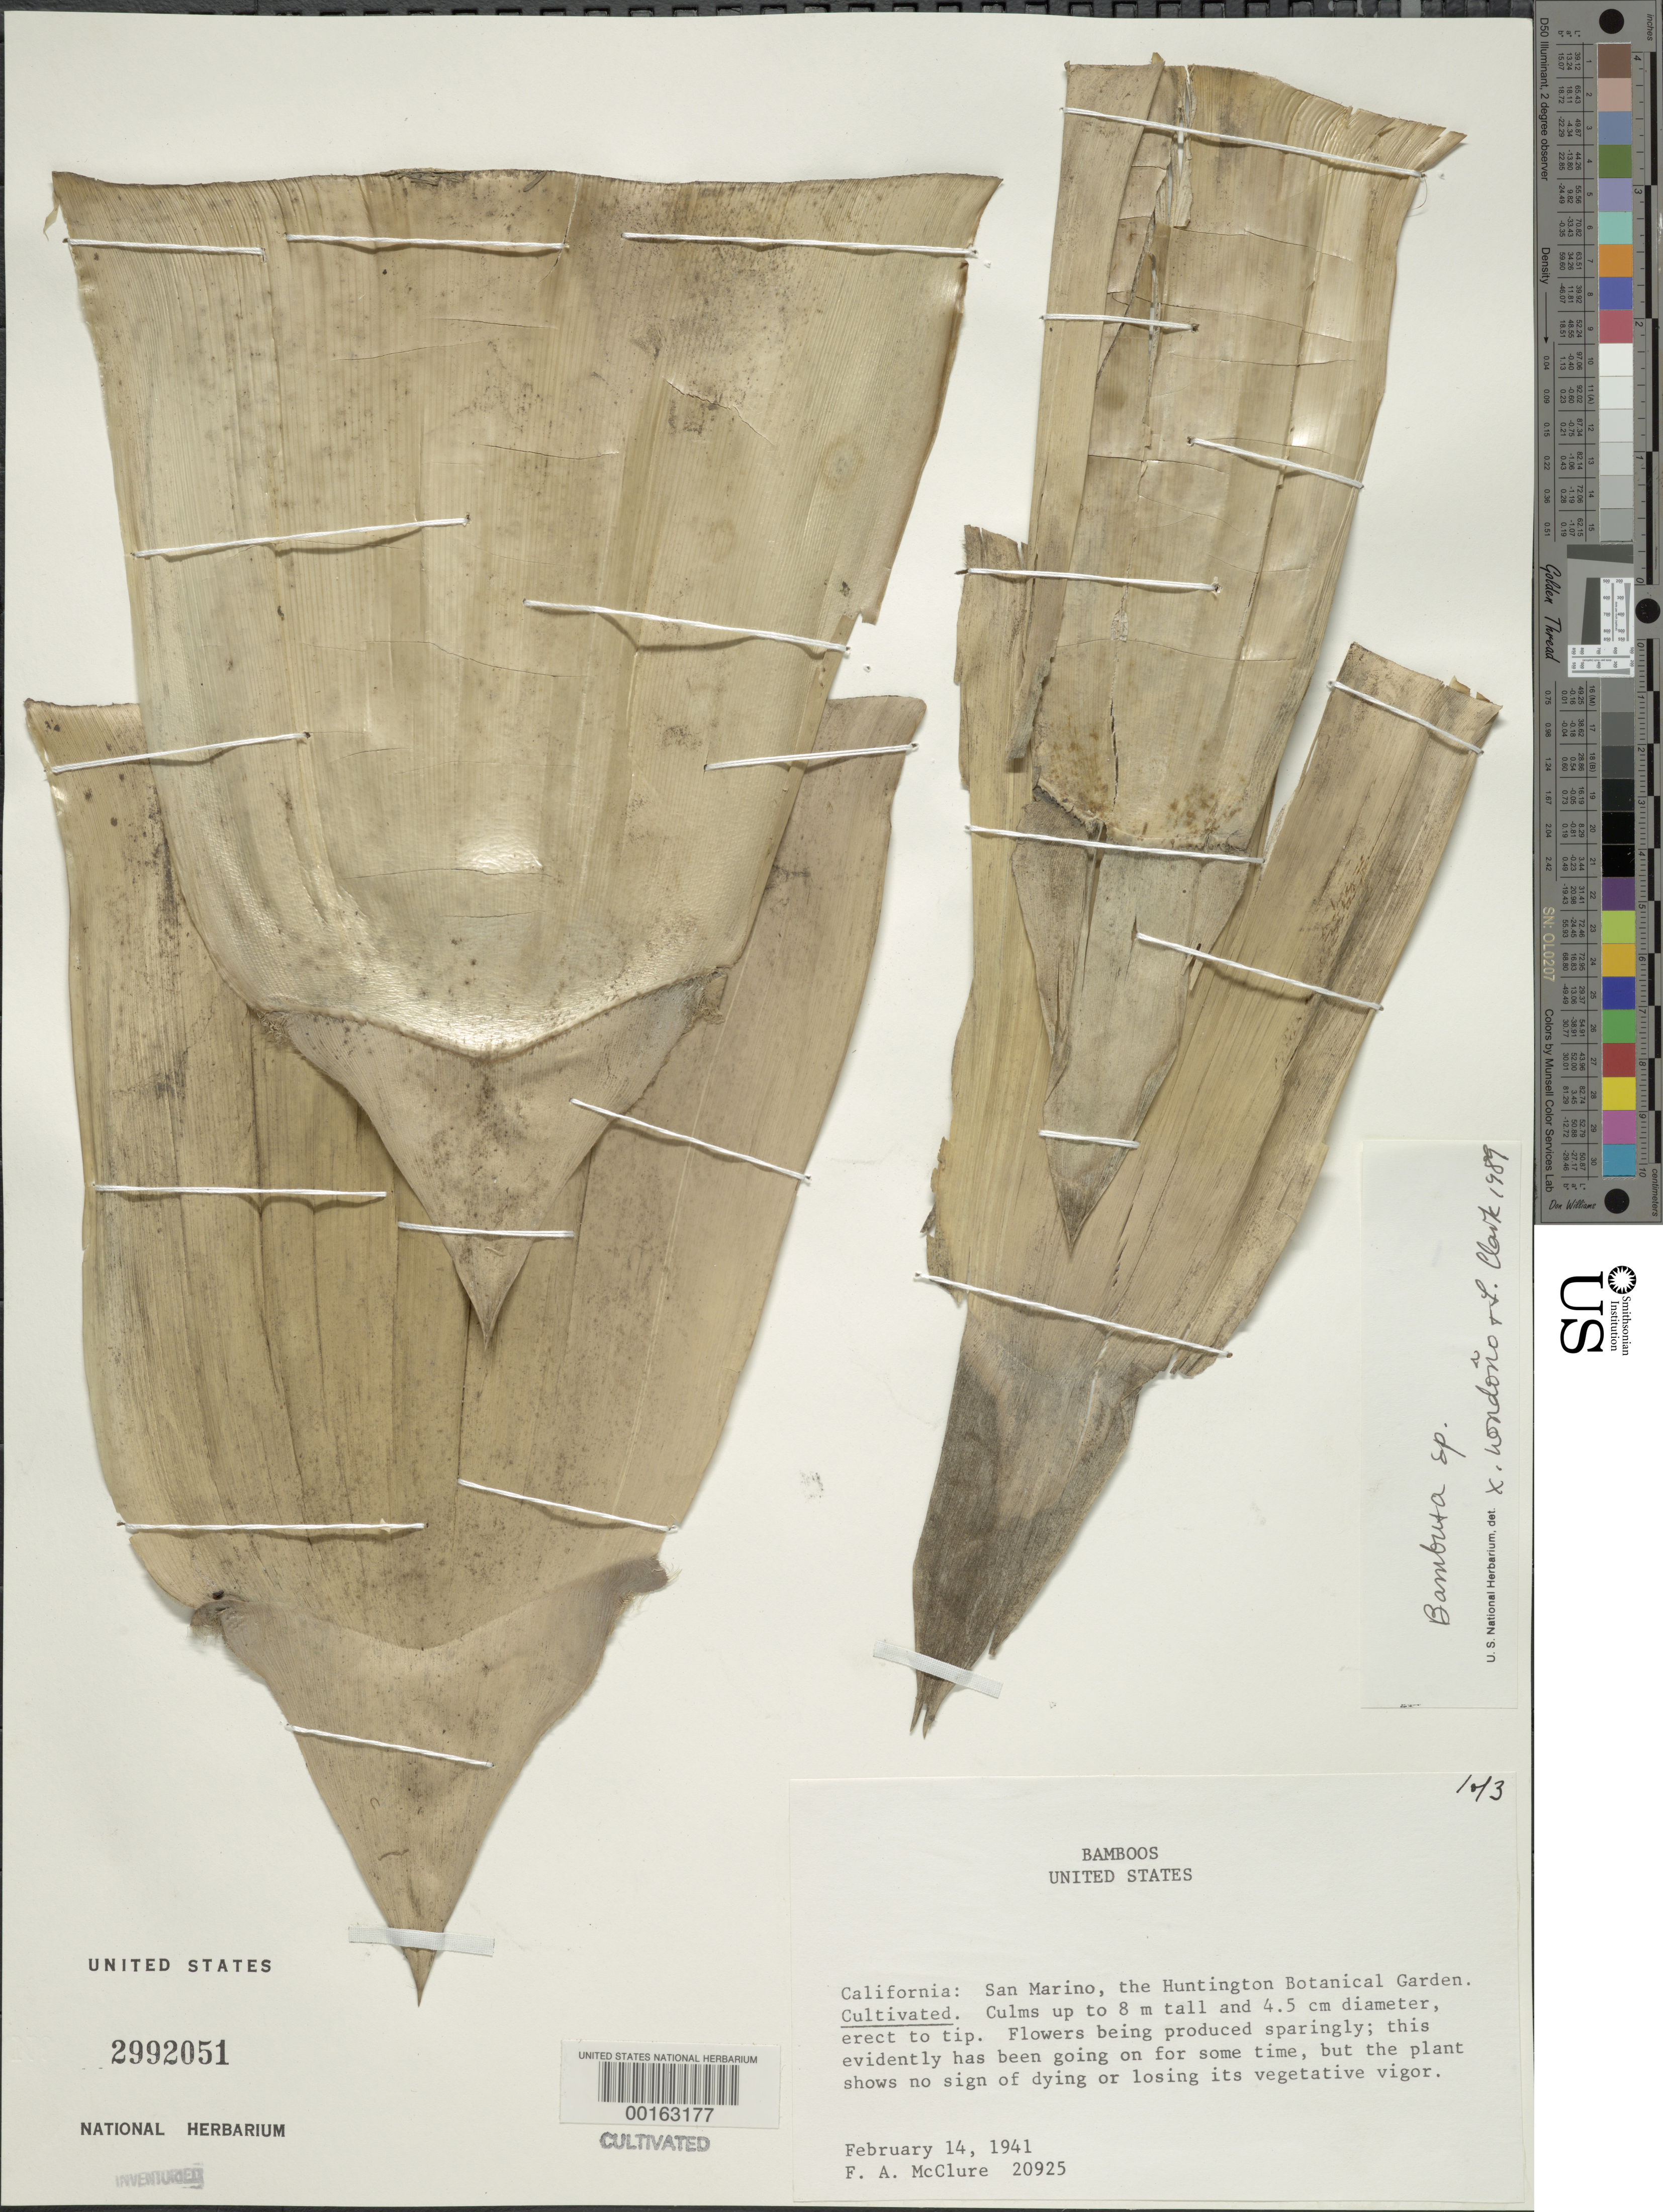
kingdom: Plantae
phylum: Tracheophyta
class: Liliopsida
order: Poales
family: Poaceae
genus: Bambusa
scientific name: Bambusa sp.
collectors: F. A. McClure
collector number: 20925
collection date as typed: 14 Feb 1941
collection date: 1941-02-14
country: United States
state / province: California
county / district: Los Angeles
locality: San marino, huntington botanic garden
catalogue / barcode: US 2992051